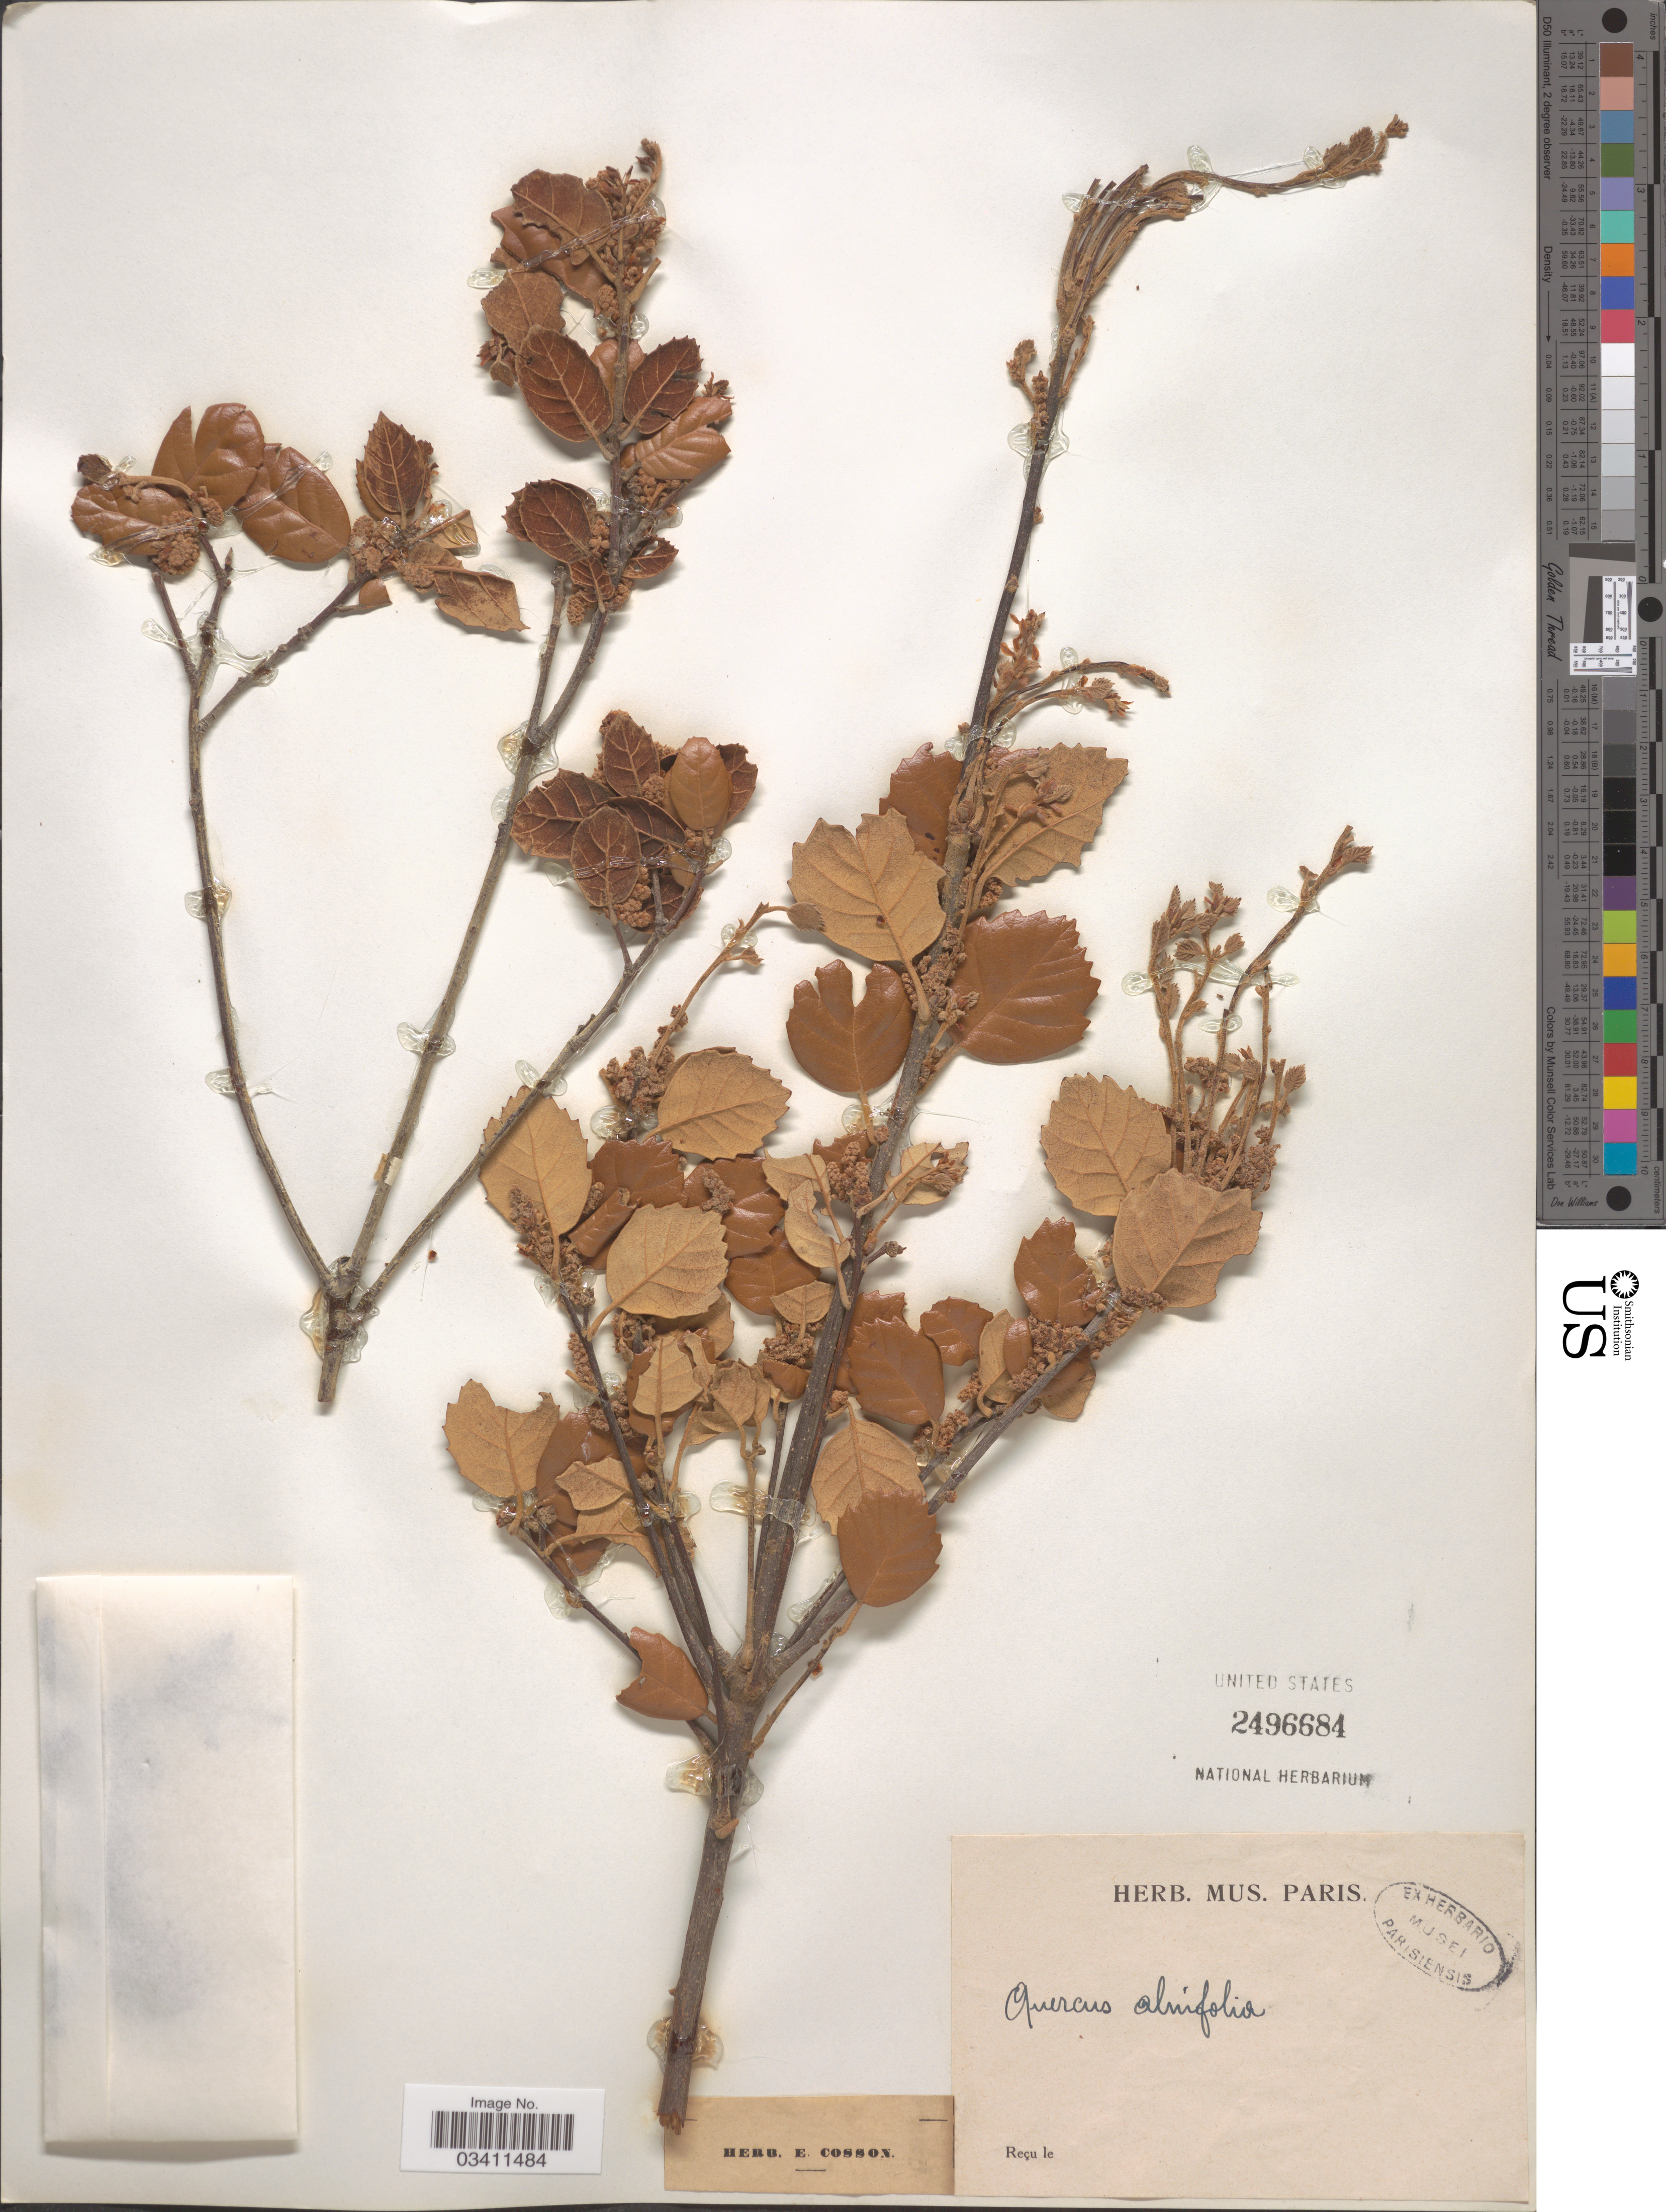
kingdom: Plantae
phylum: Tracheophyta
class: Magnoliopsida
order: Fagales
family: Fagaceae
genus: Quercus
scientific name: Quercus alnifolia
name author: Poech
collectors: ex herb. Mus. Paris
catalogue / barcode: US 2496684